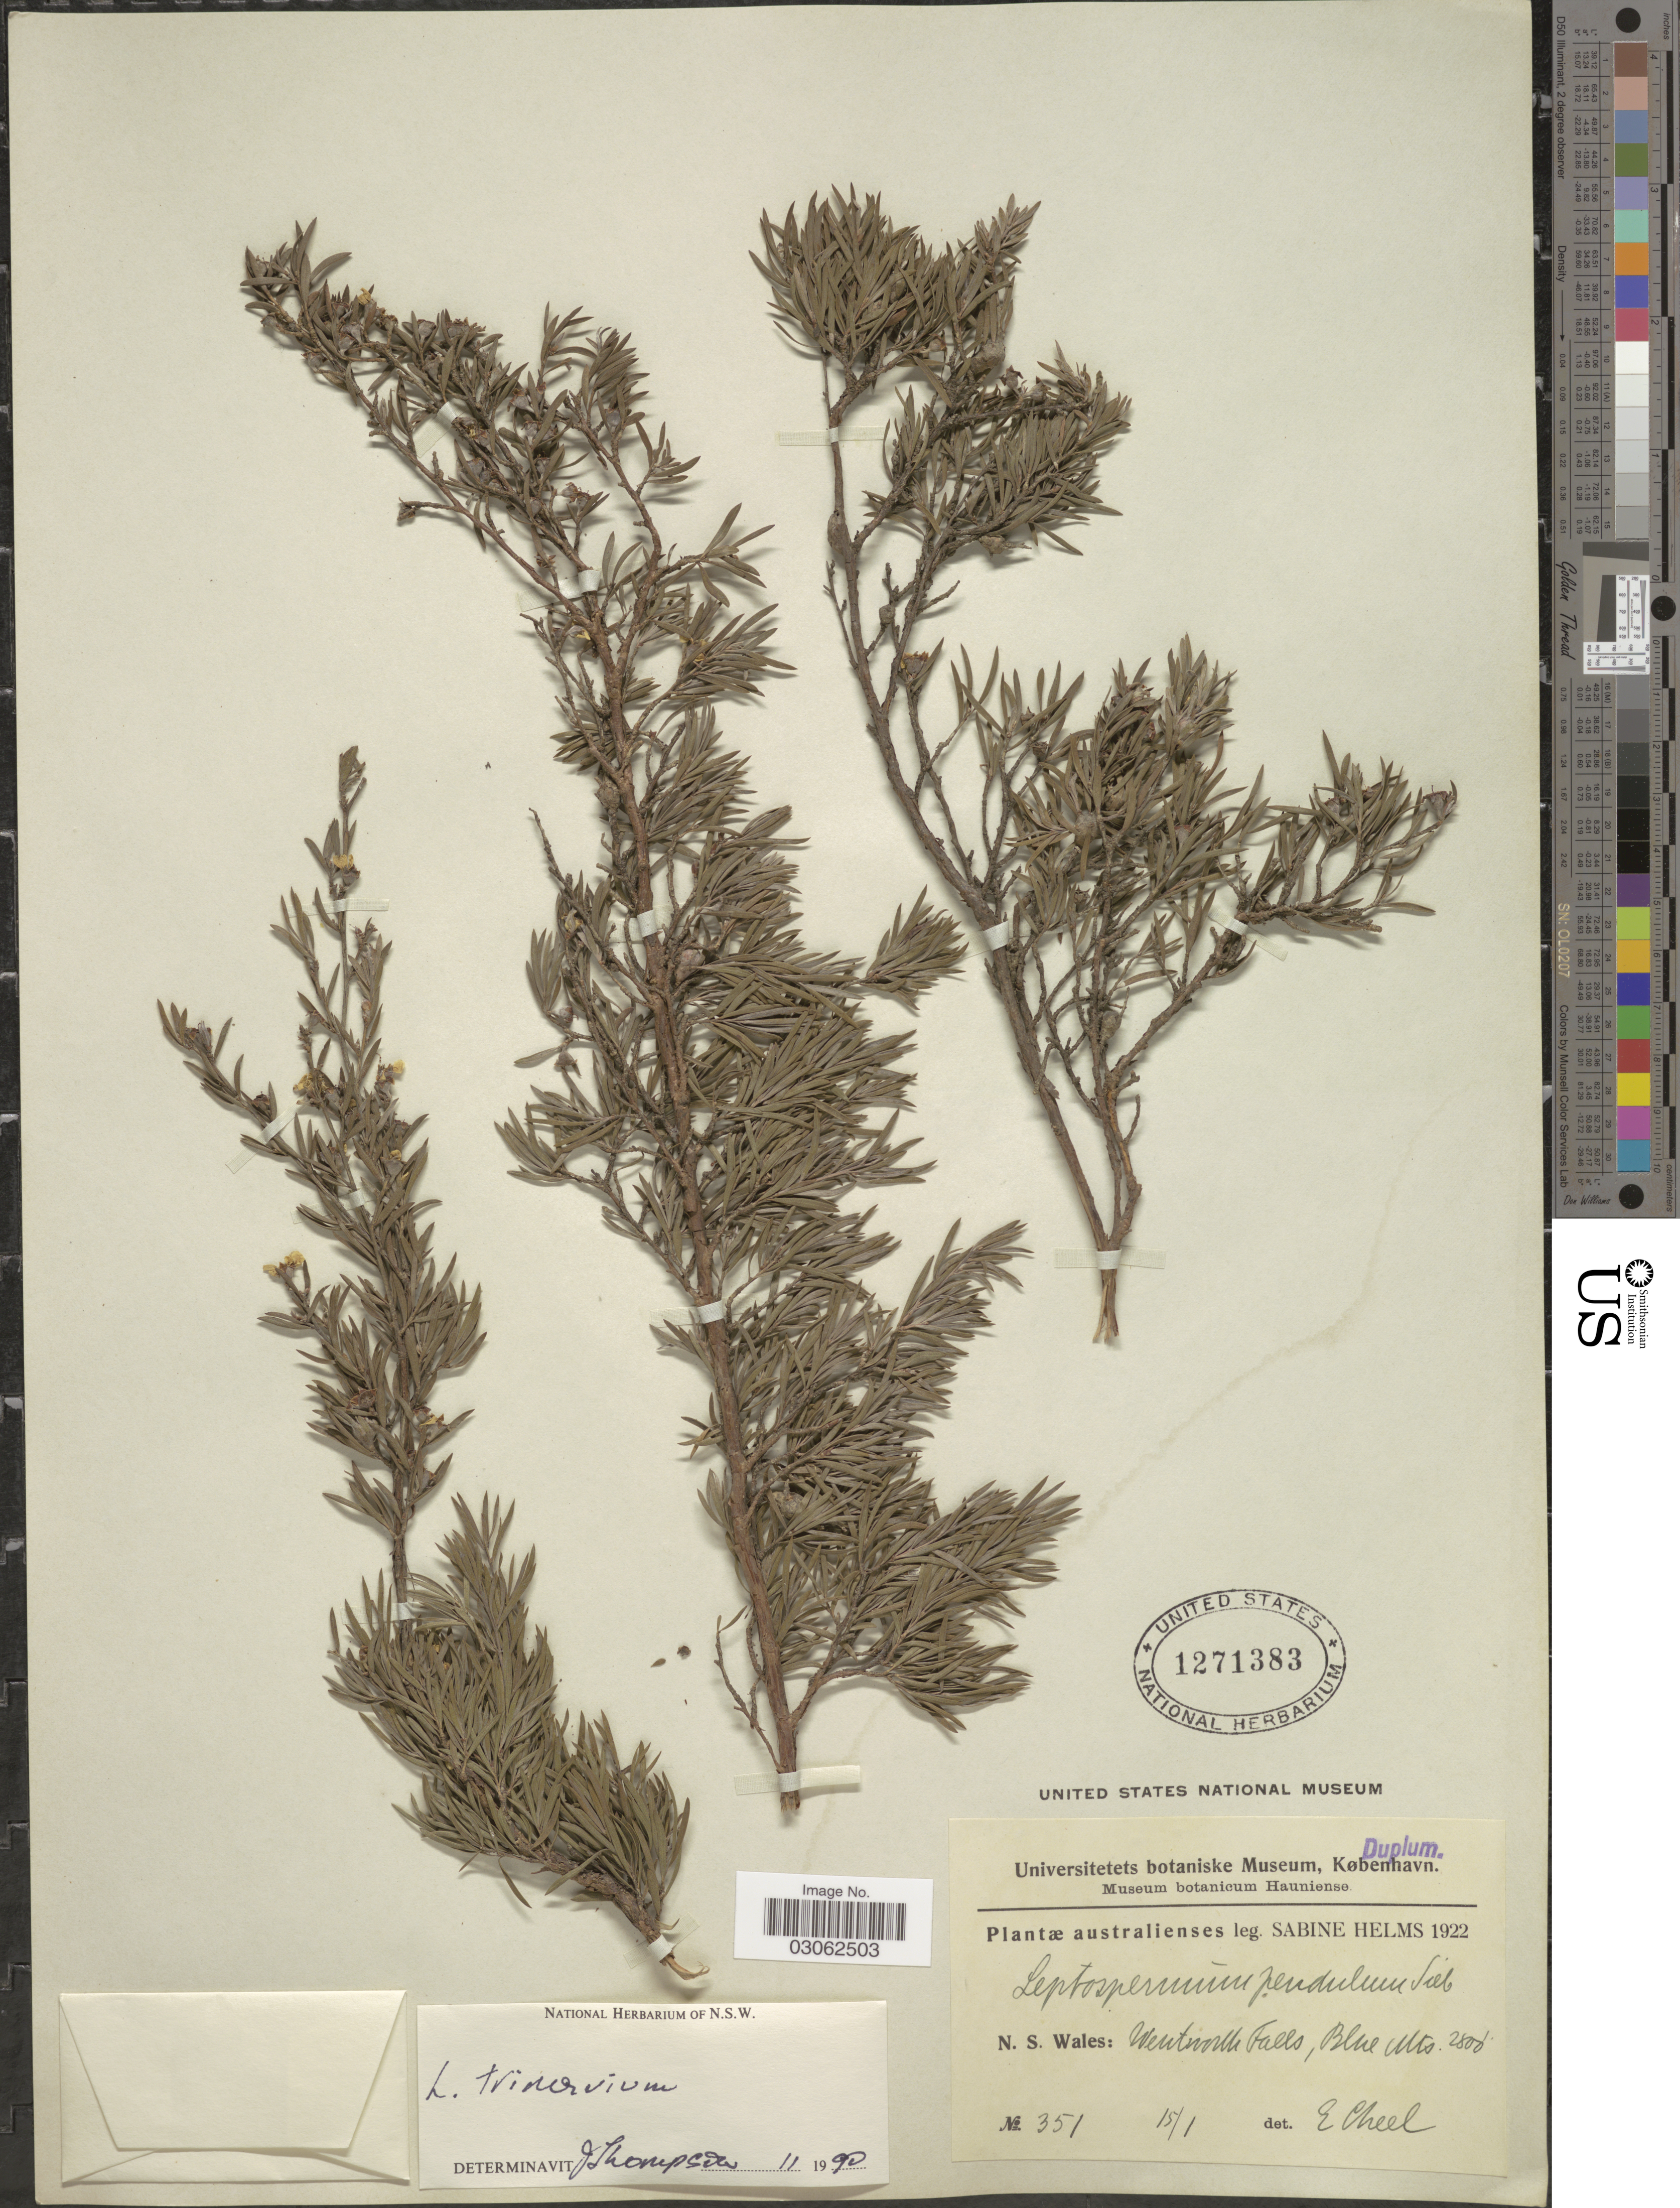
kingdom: Plantae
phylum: Tracheophyta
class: Magnoliopsida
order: Myrtales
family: Myrtaceae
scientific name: Gaudium trinervium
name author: (J. White) P.G. Wilson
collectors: S. Helms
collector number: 351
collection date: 1922-01-15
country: Australia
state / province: New South Wales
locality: N. S. Wales: Wentworth Falls, Blue Mts.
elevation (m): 853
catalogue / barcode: US 1271383